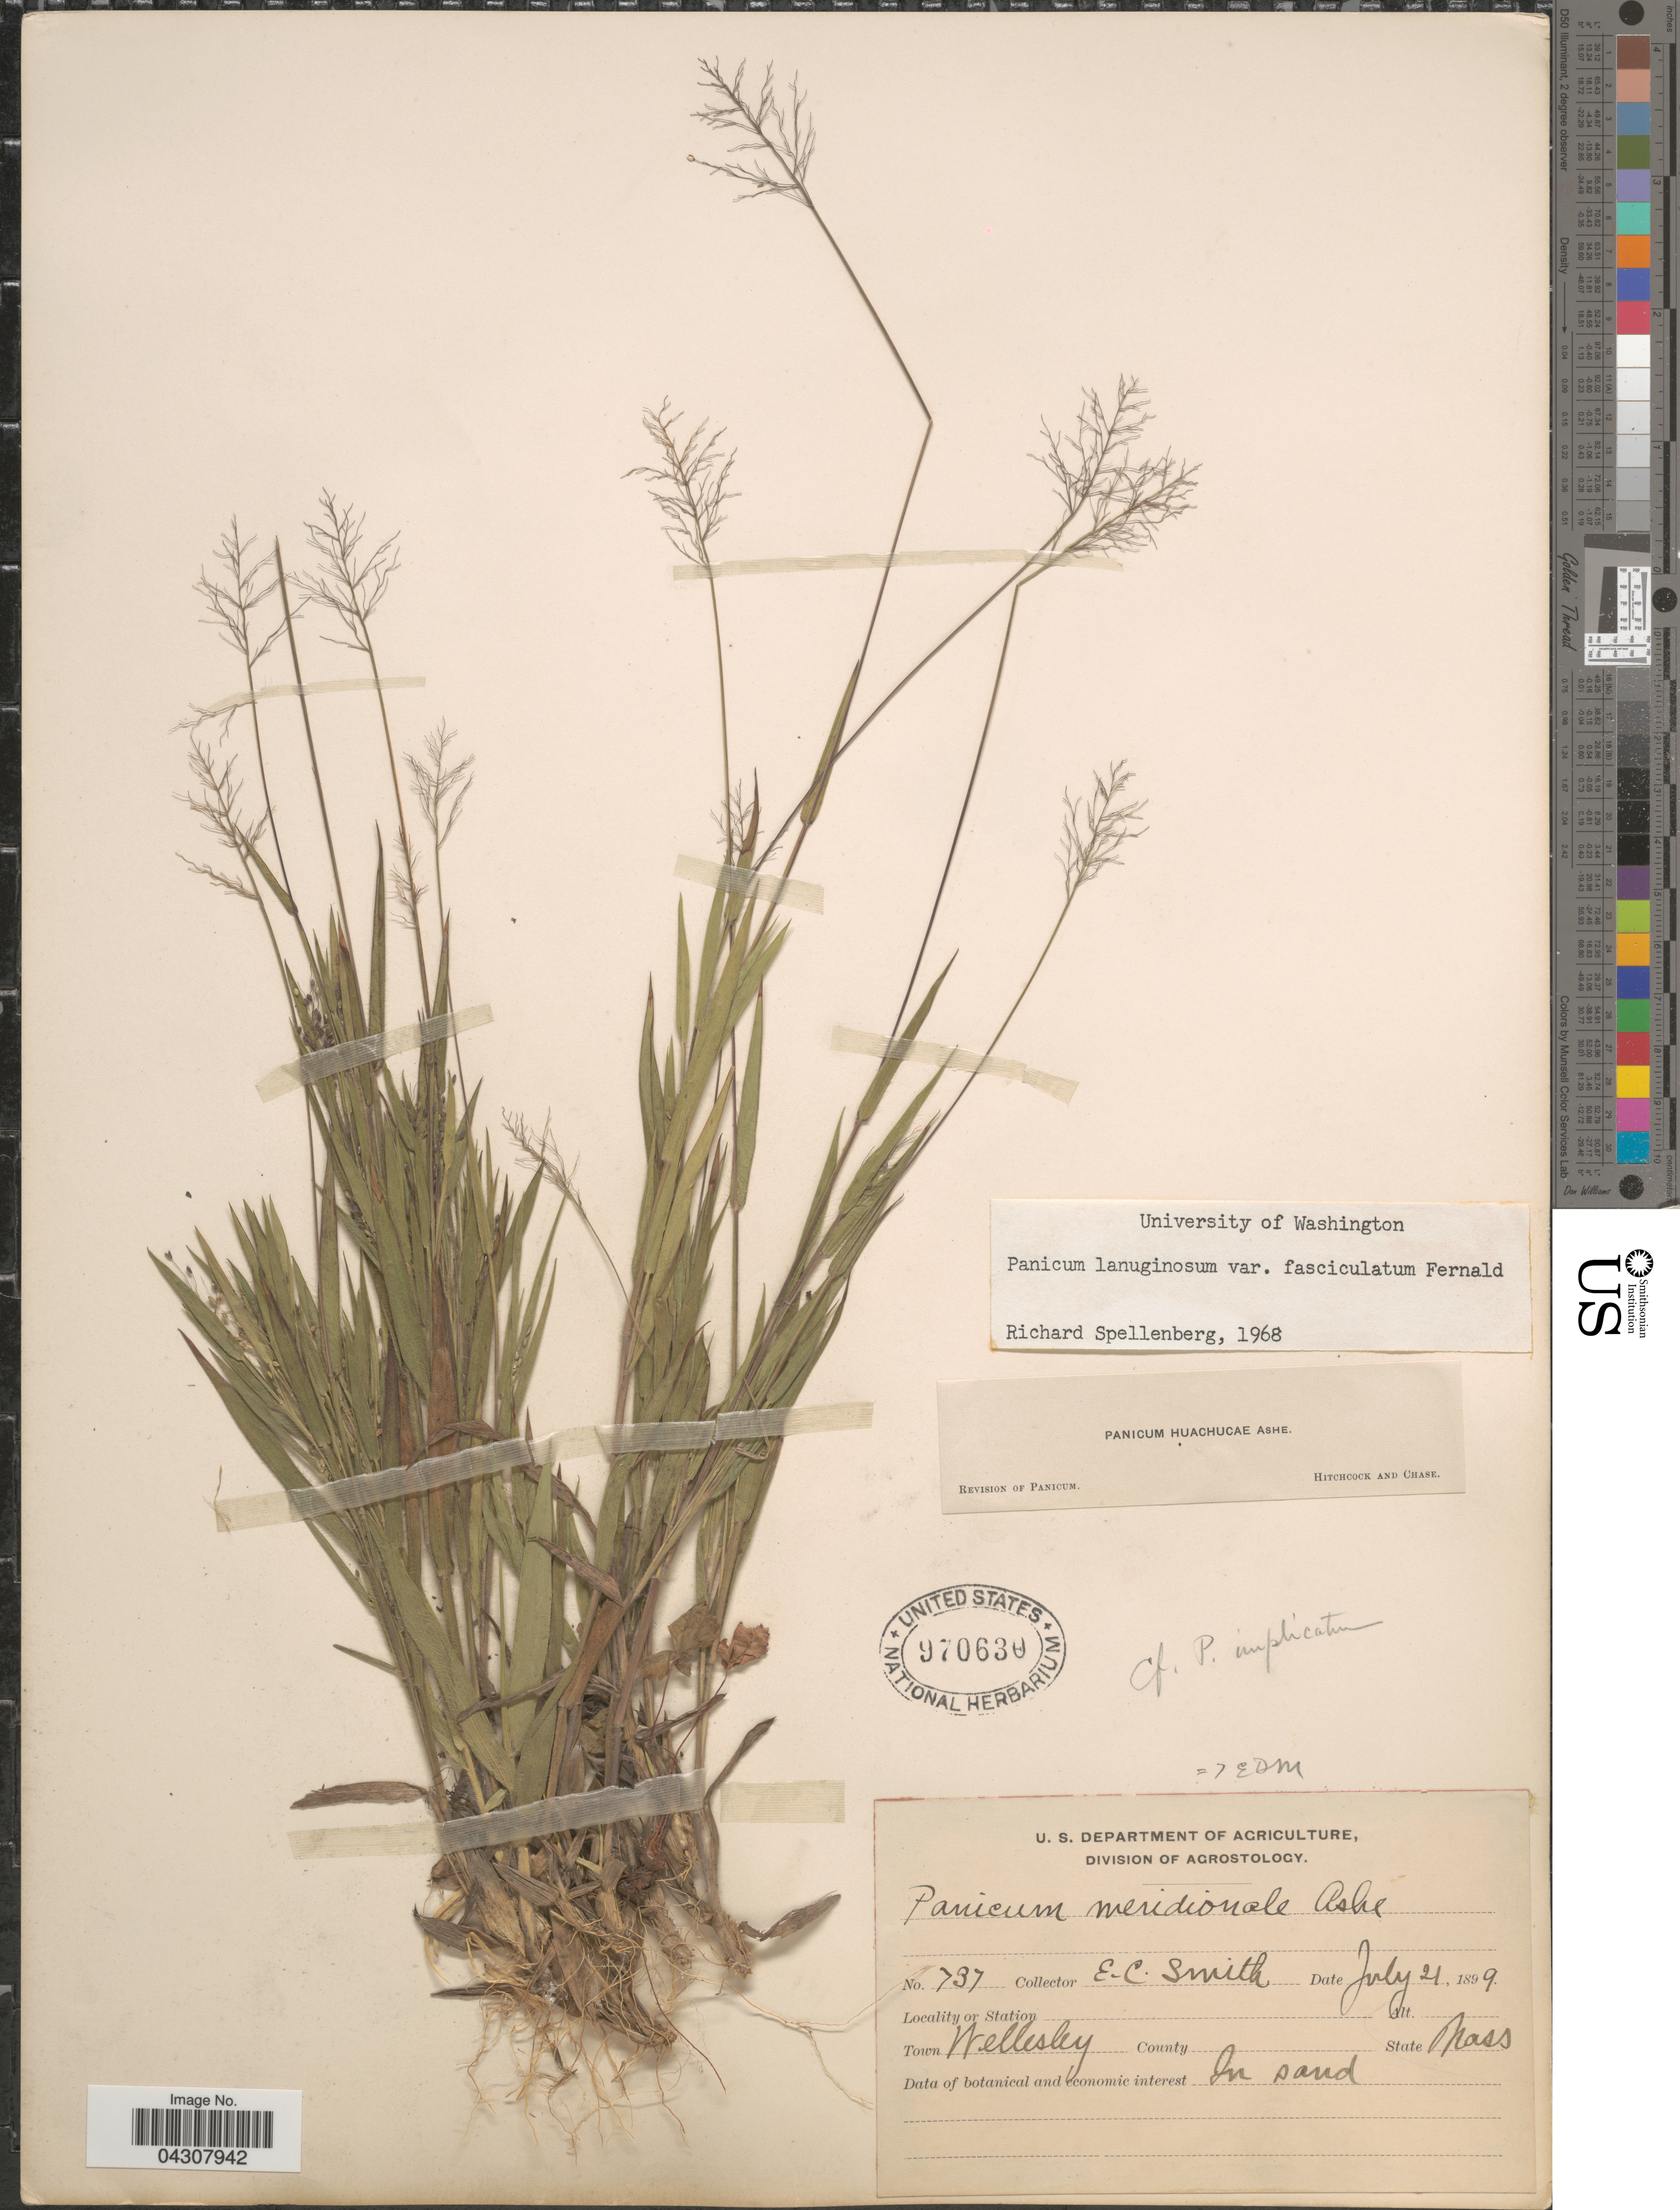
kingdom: Plantae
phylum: Tracheophyta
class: Liliopsida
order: Poales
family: Poaceae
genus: Dichanthelium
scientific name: Dichanthelium acuminatum var. acuminatum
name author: (Sw.) Gould & C.A. Clark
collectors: E. Smith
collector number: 737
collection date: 1899-07-21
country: United States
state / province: Massachusetts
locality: Town Wellesley.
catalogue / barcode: US 970630